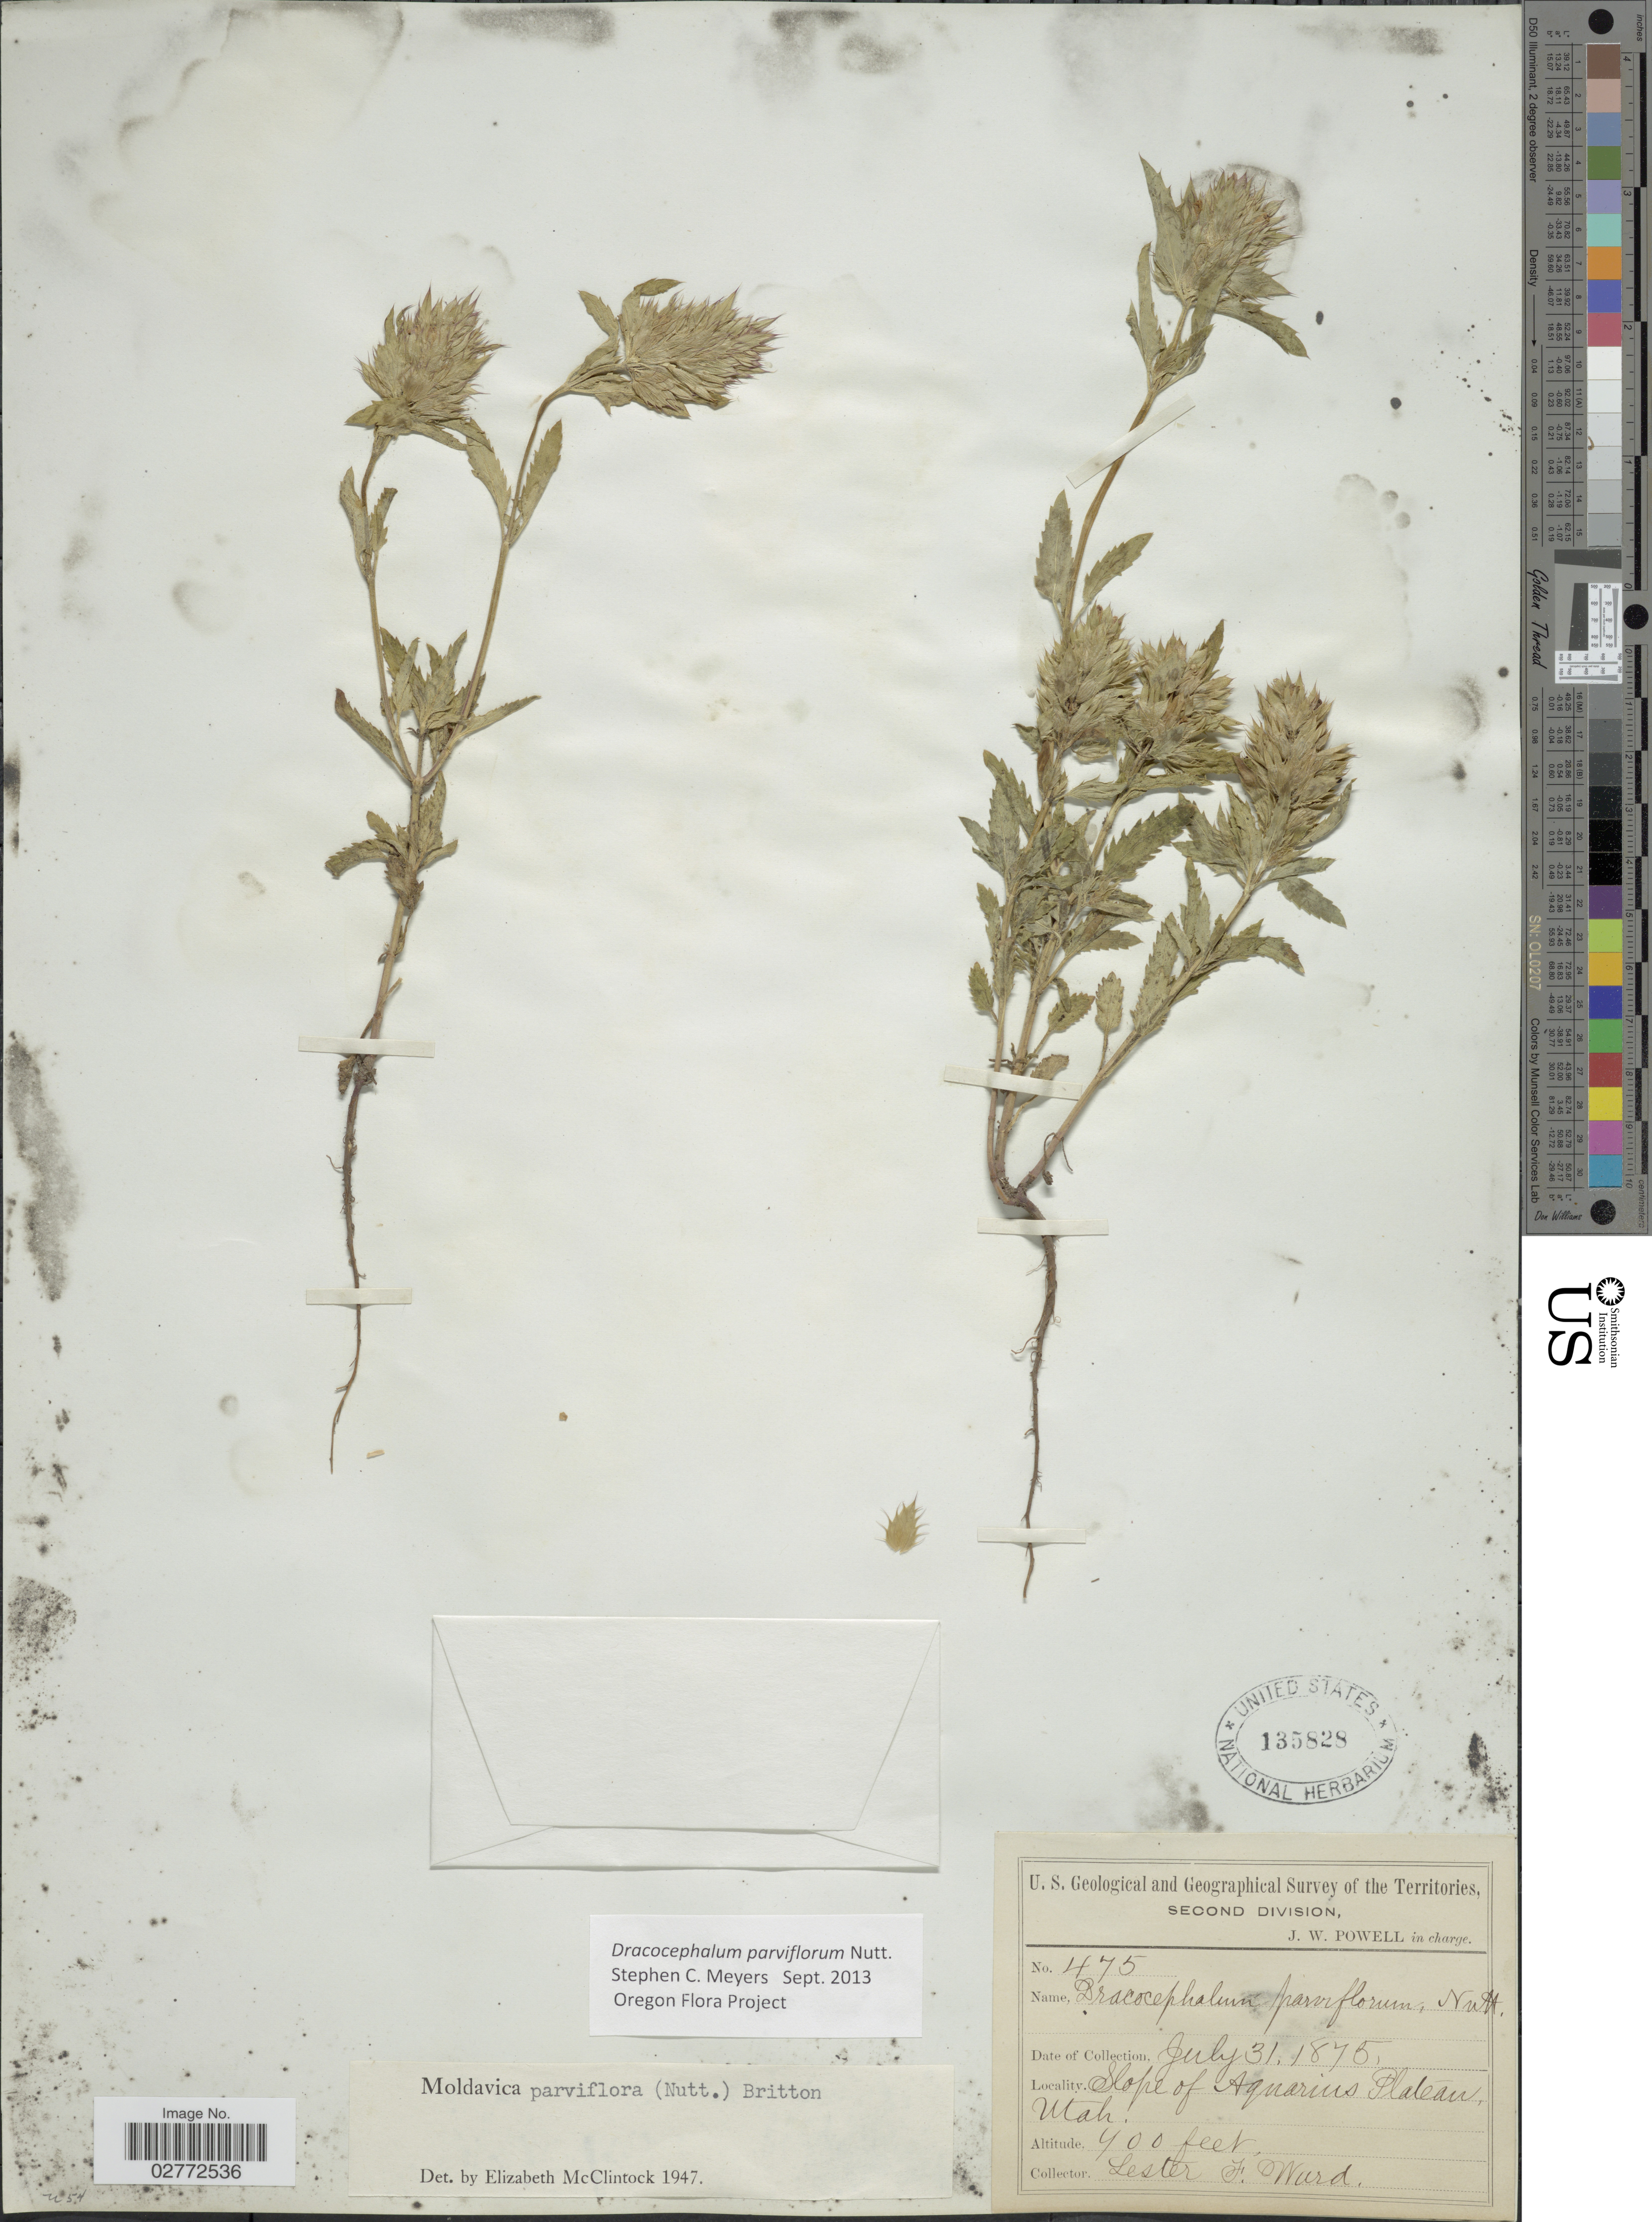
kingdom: Plantae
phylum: Tracheophyta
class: Magnoliopsida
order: Lamiales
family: Lamiaceae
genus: Dracocephalum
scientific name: Dracocephalum parviflorum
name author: Nutt.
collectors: L. F. Ward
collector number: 475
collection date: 1875-07-31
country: United States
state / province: Utah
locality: Slope of Aquarius Plateau.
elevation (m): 122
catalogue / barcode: US 135828